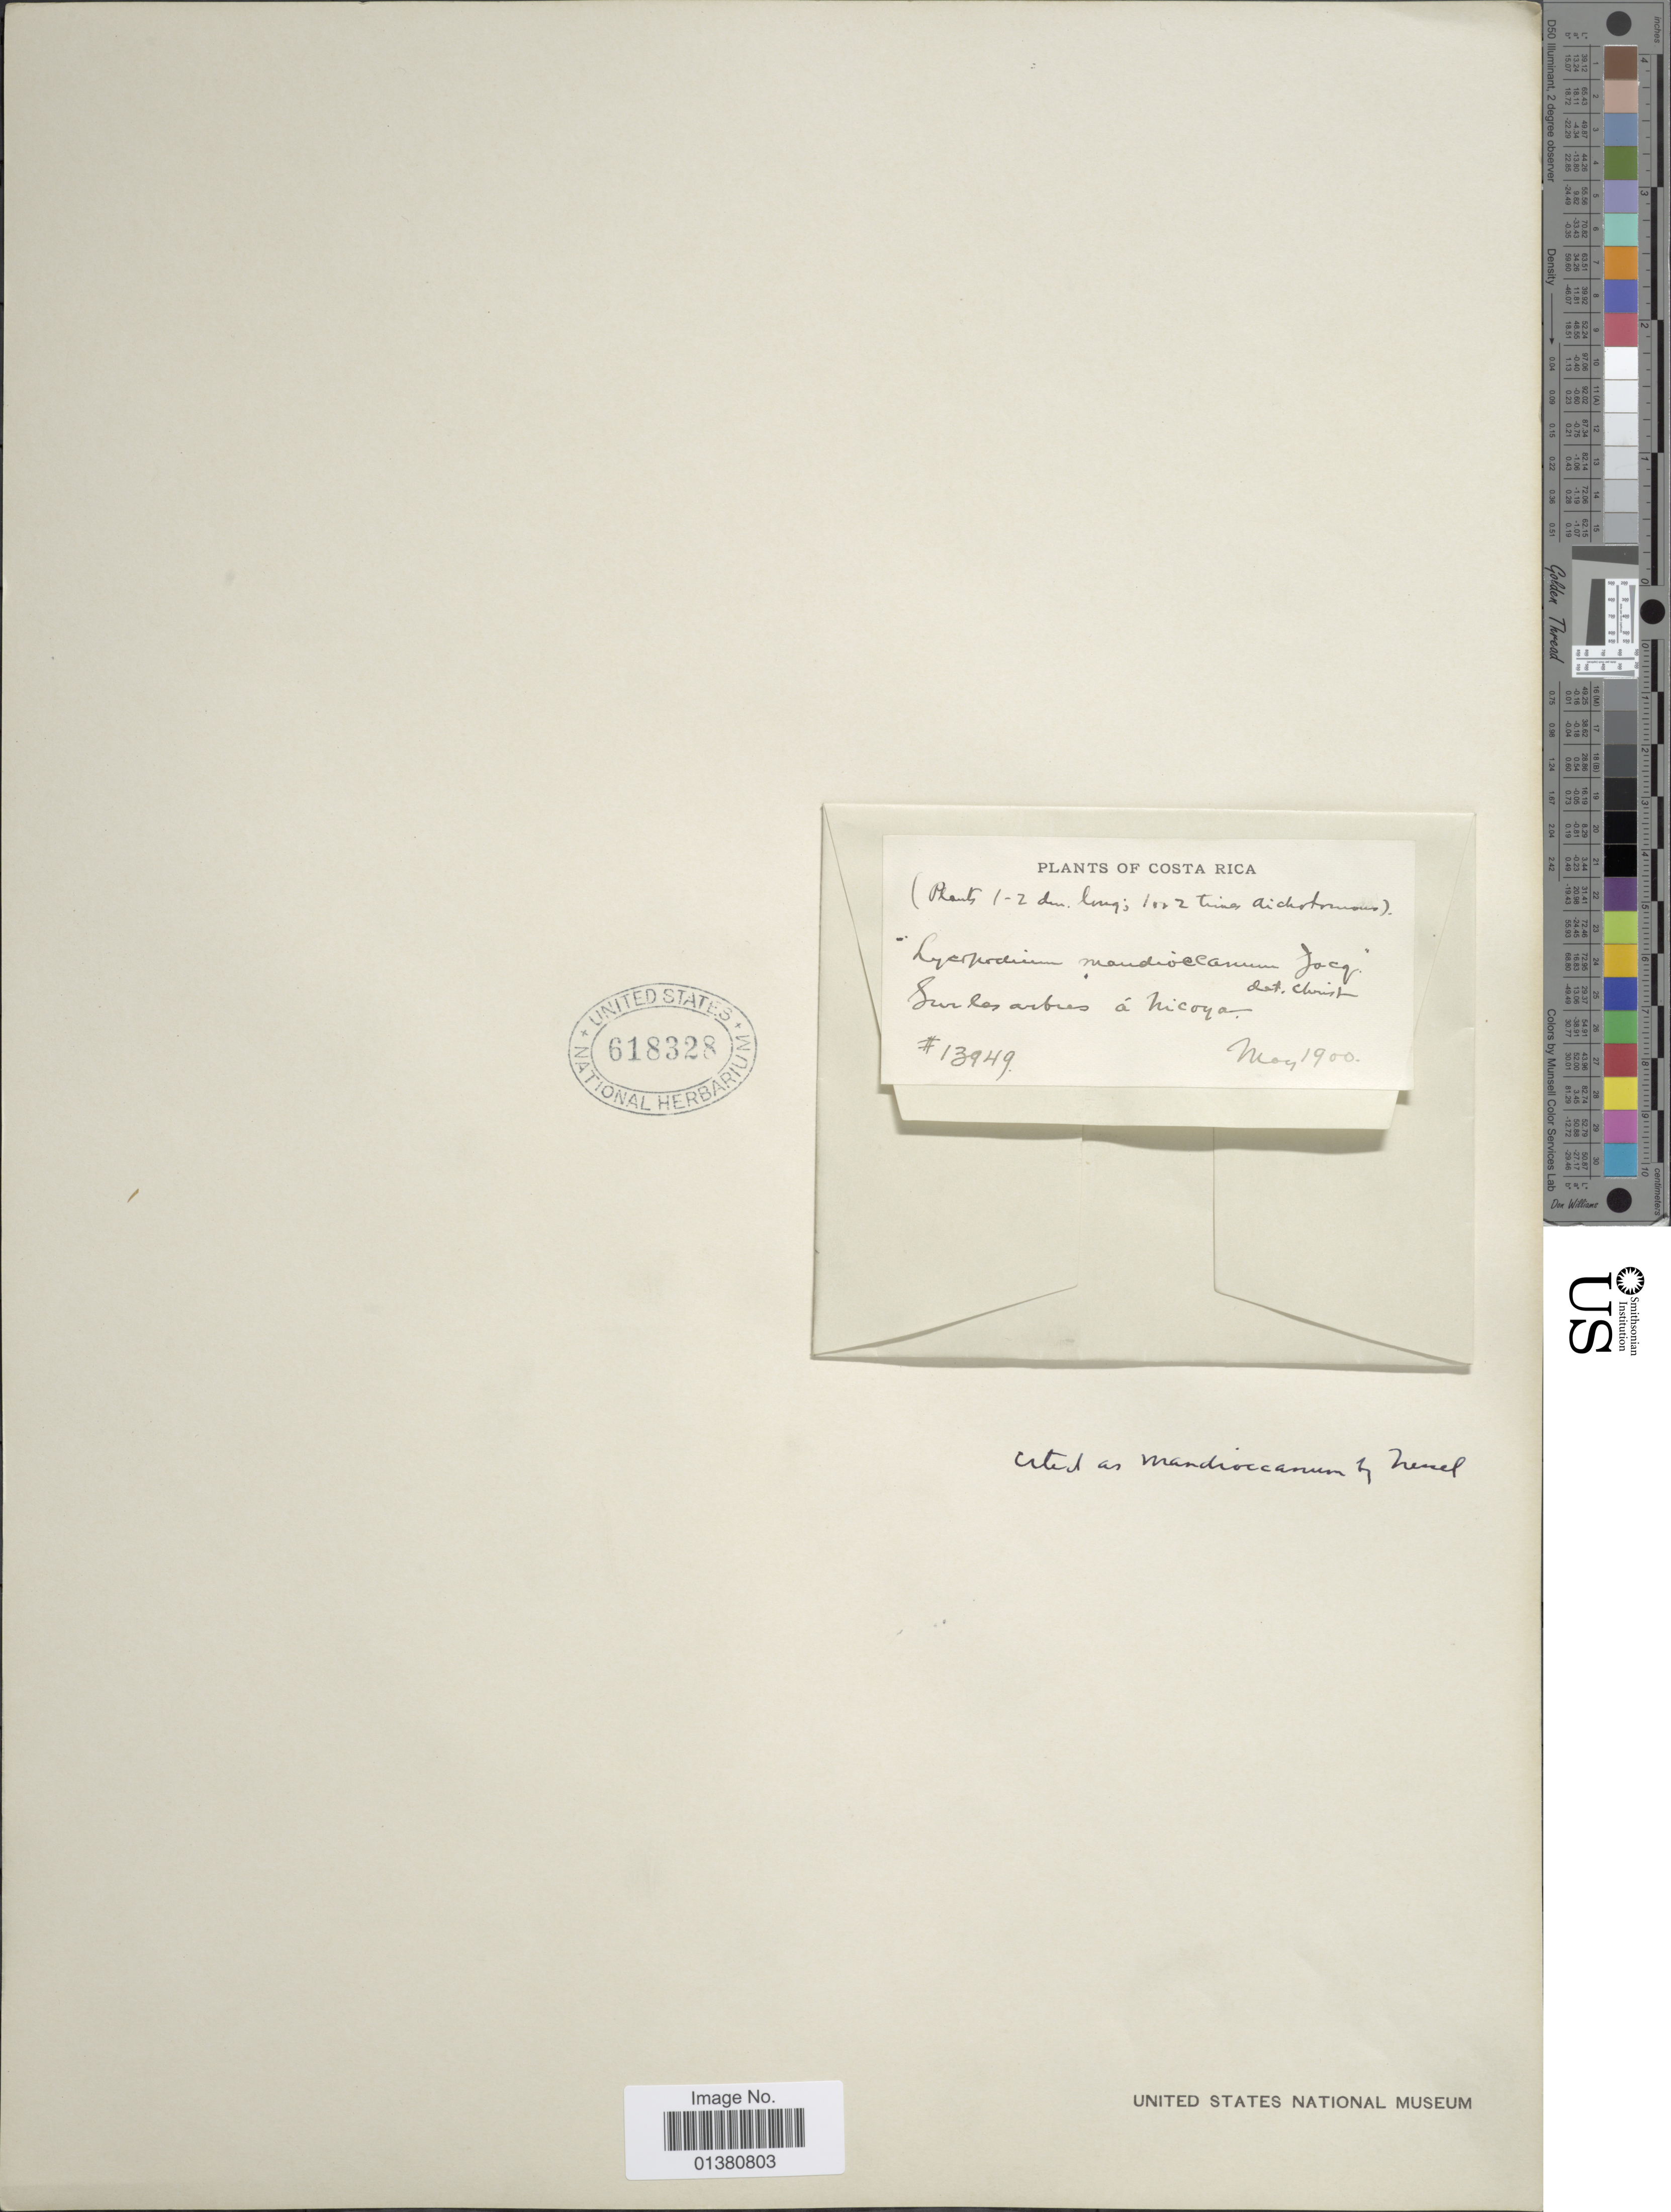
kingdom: Plantae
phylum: Tracheophyta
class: Lycopodiopsida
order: Lycopodiales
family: Lycopodiaceae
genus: Phlegmariurus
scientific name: Phlegmariurus dichotomus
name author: (Jacq.) W.H. Wagner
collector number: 13949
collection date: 1900-05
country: Costa Rica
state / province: Guanacaste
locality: Sur les arbres à Nicoya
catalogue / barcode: US 618328